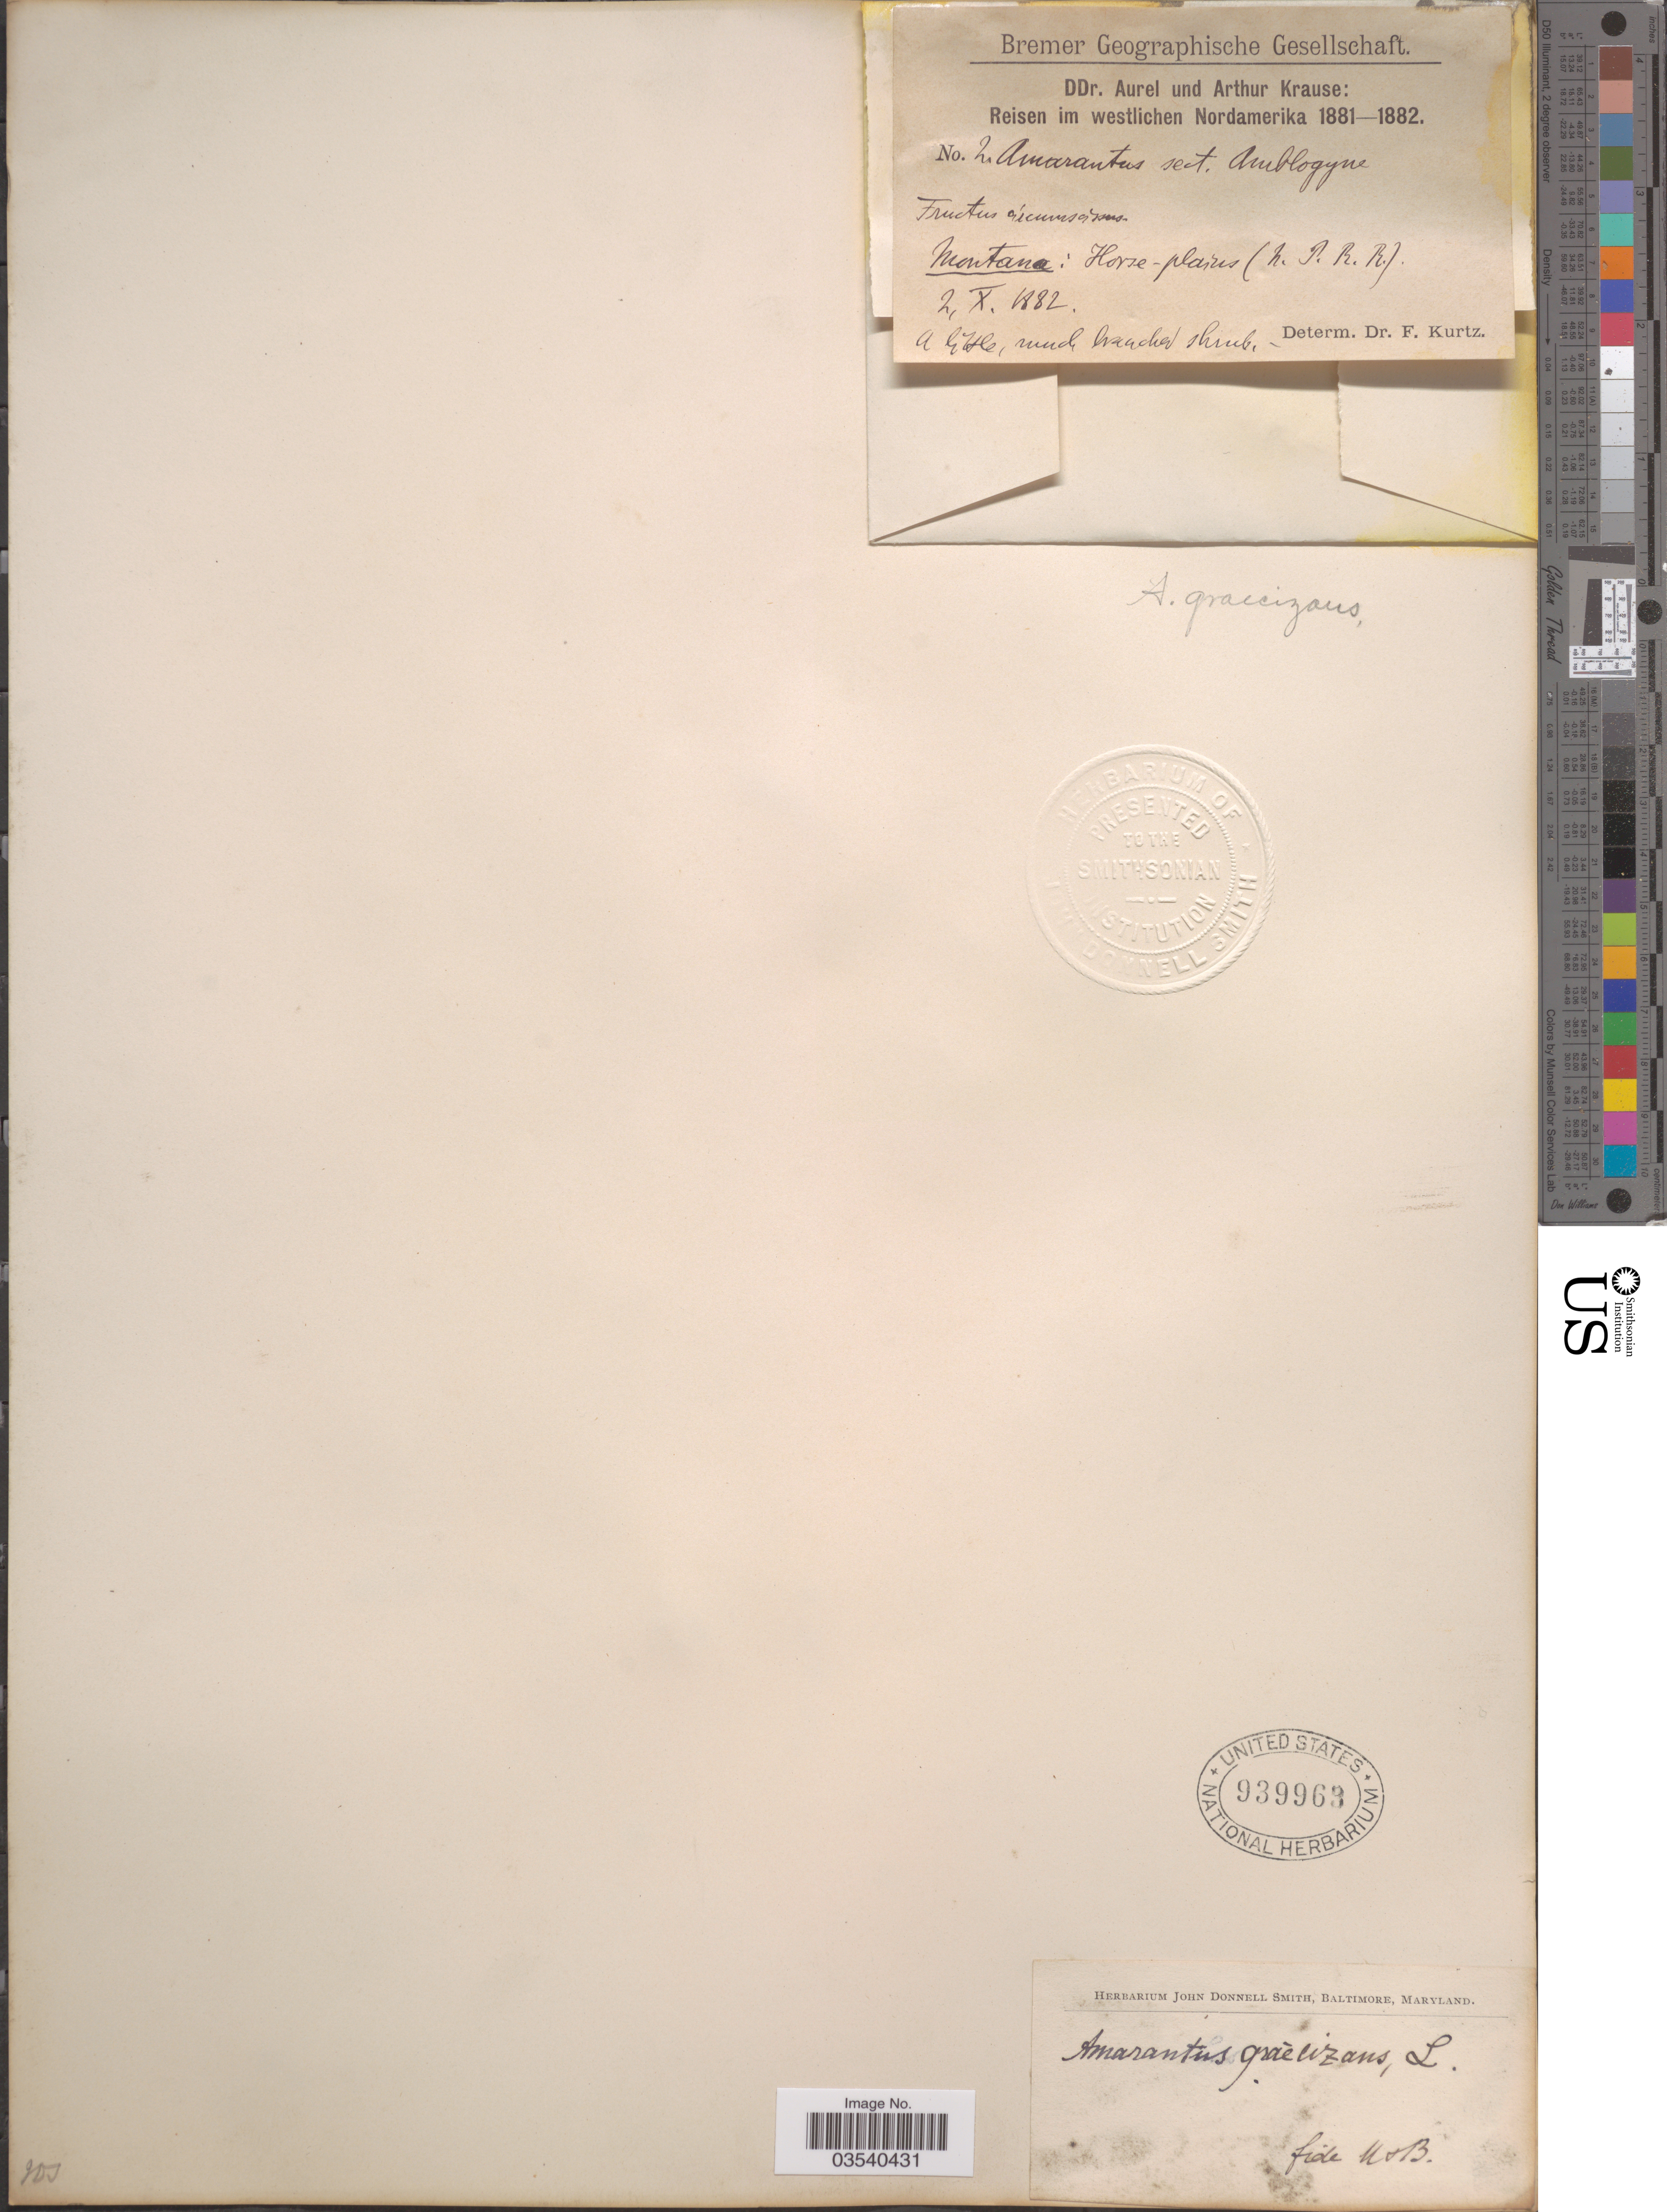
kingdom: Plantae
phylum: Tracheophyta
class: Magnoliopsida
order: Caryophyllales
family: Amaranthaceae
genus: Amaranthus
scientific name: Amaranthus graecizans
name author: L.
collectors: A. Krause & A. Krause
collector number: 2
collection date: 1882-10-02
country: United States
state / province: Montana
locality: Westlichen Nordamerika. Horse-plains. (N.P.R.R.).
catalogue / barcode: US 939963